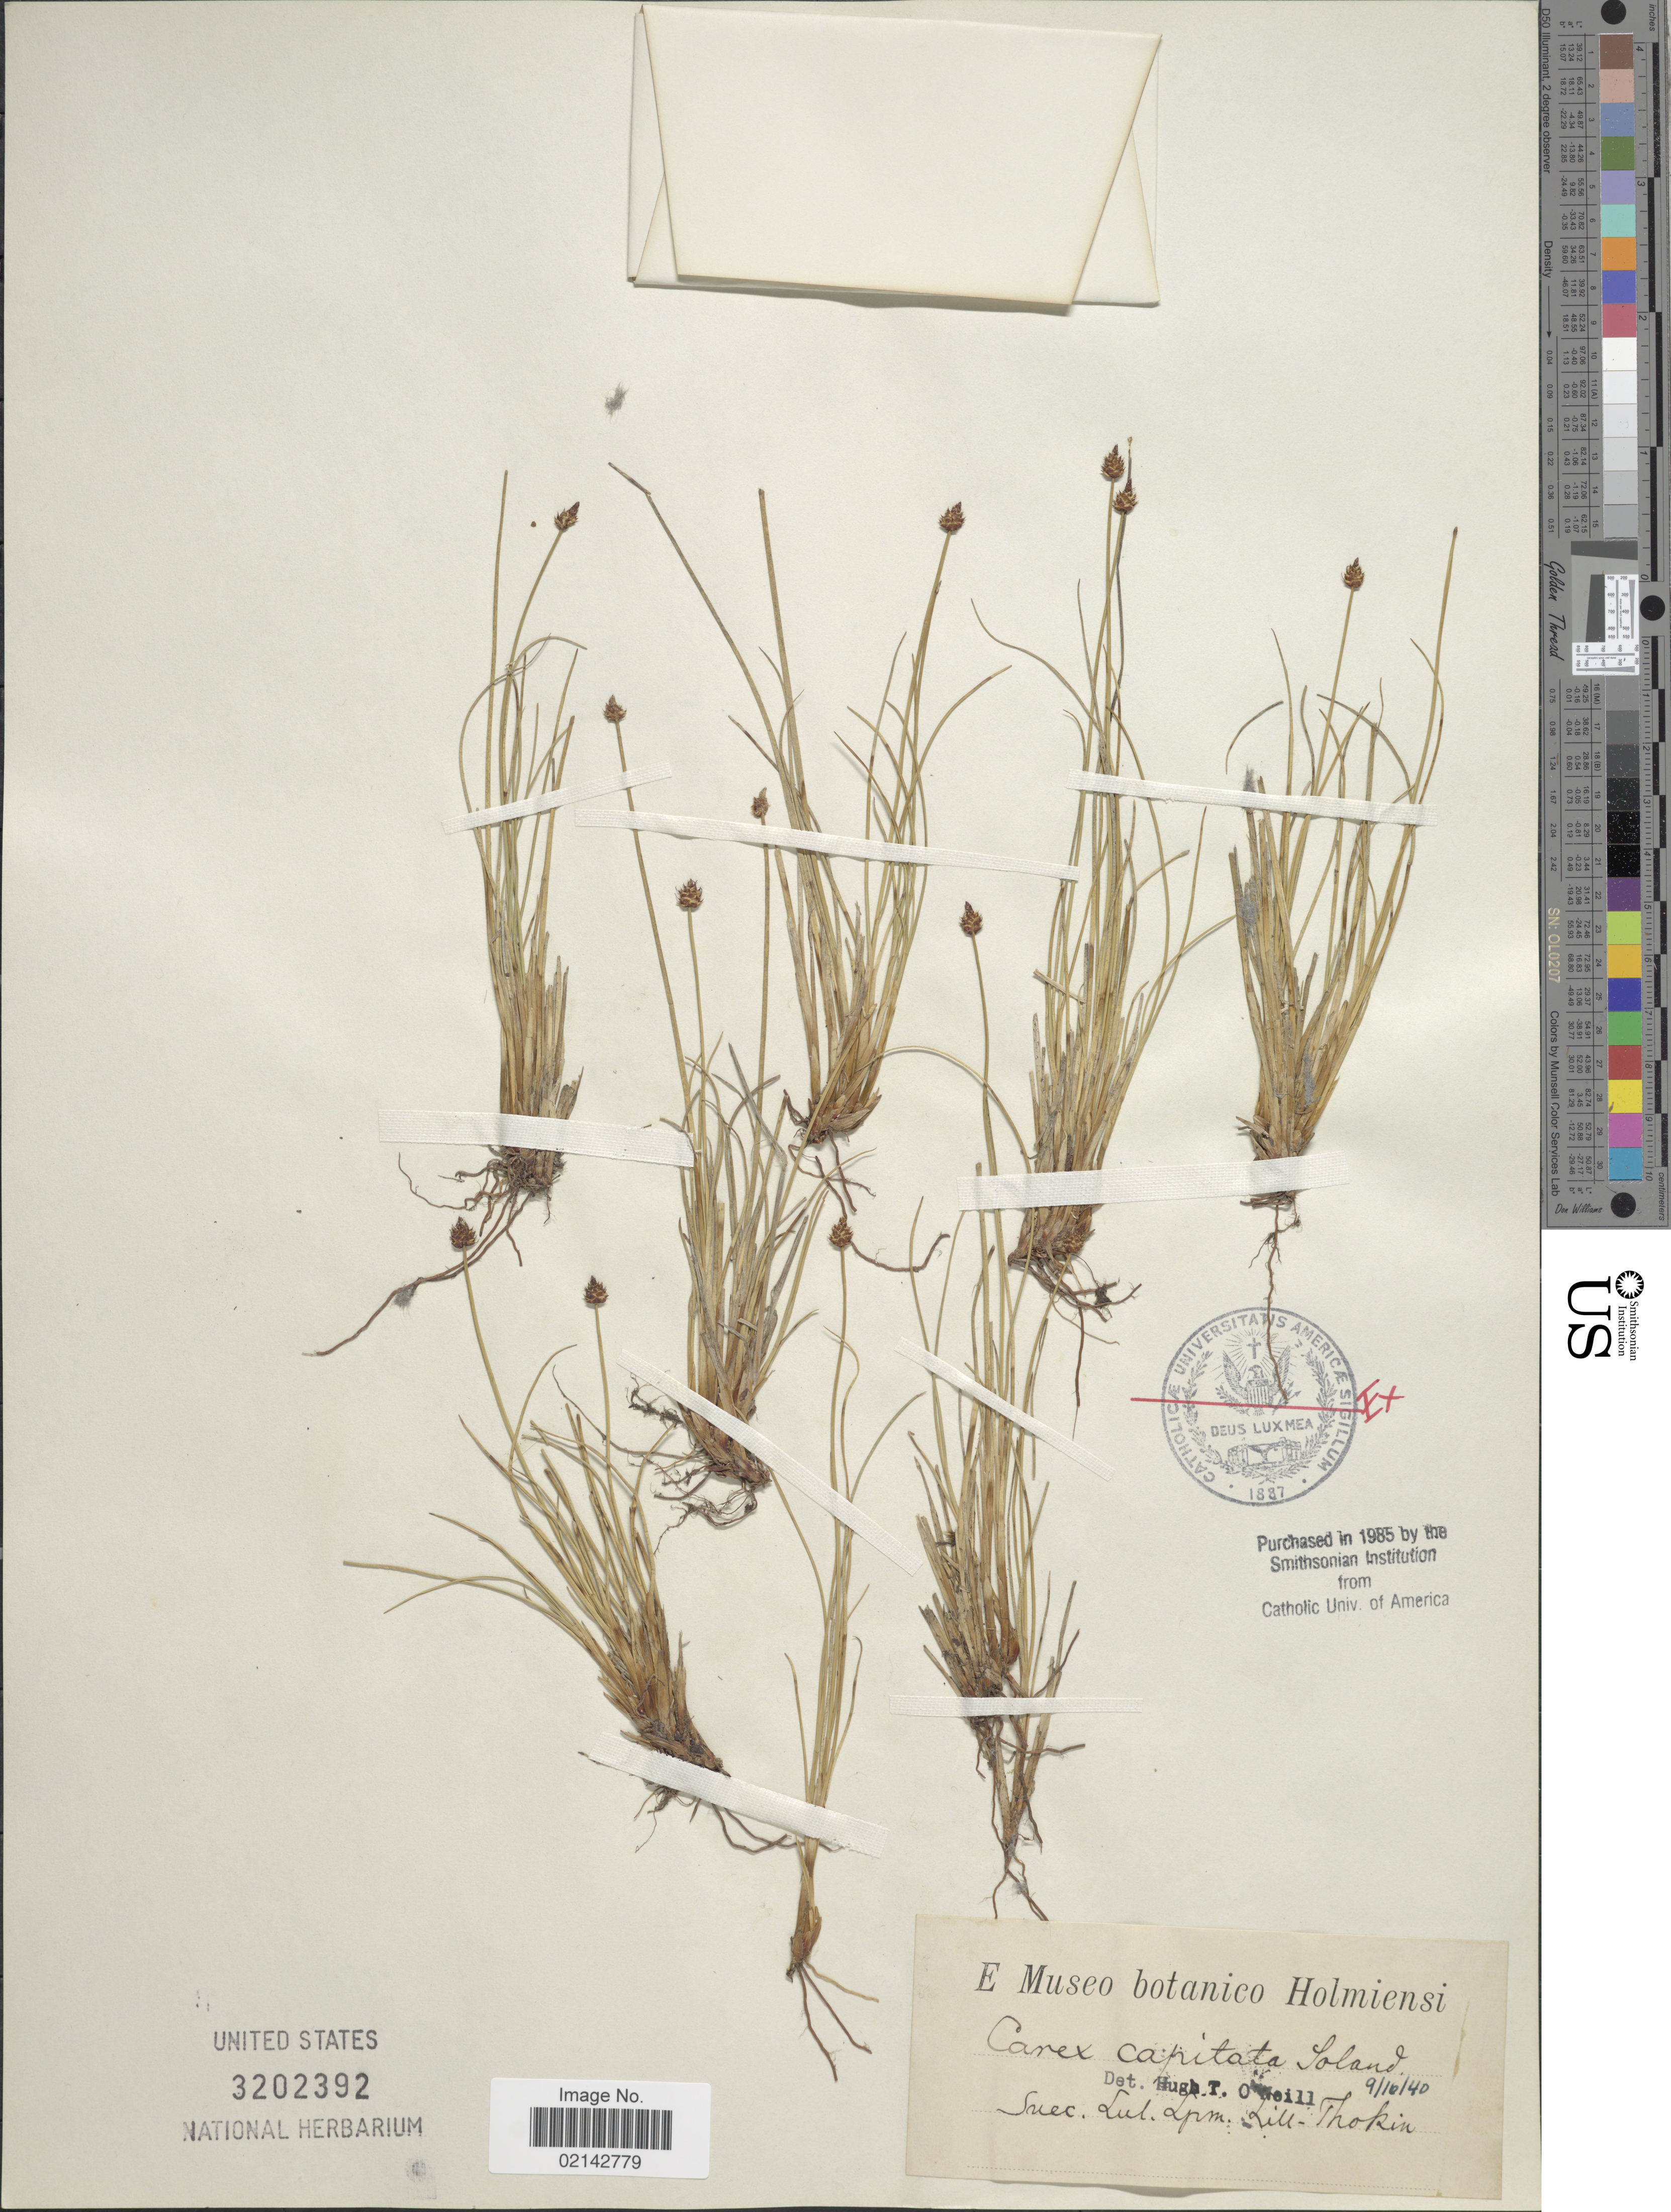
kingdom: Plantae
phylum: Tracheophyta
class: Liliopsida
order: Poales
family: Cyperaceae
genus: Carex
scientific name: Carex capitata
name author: L.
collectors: ex Museo botan. Holmiensi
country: Sweden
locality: Suec. Lul. Lpm. Lill-Thokin. [interpreted]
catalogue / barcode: US 3202392